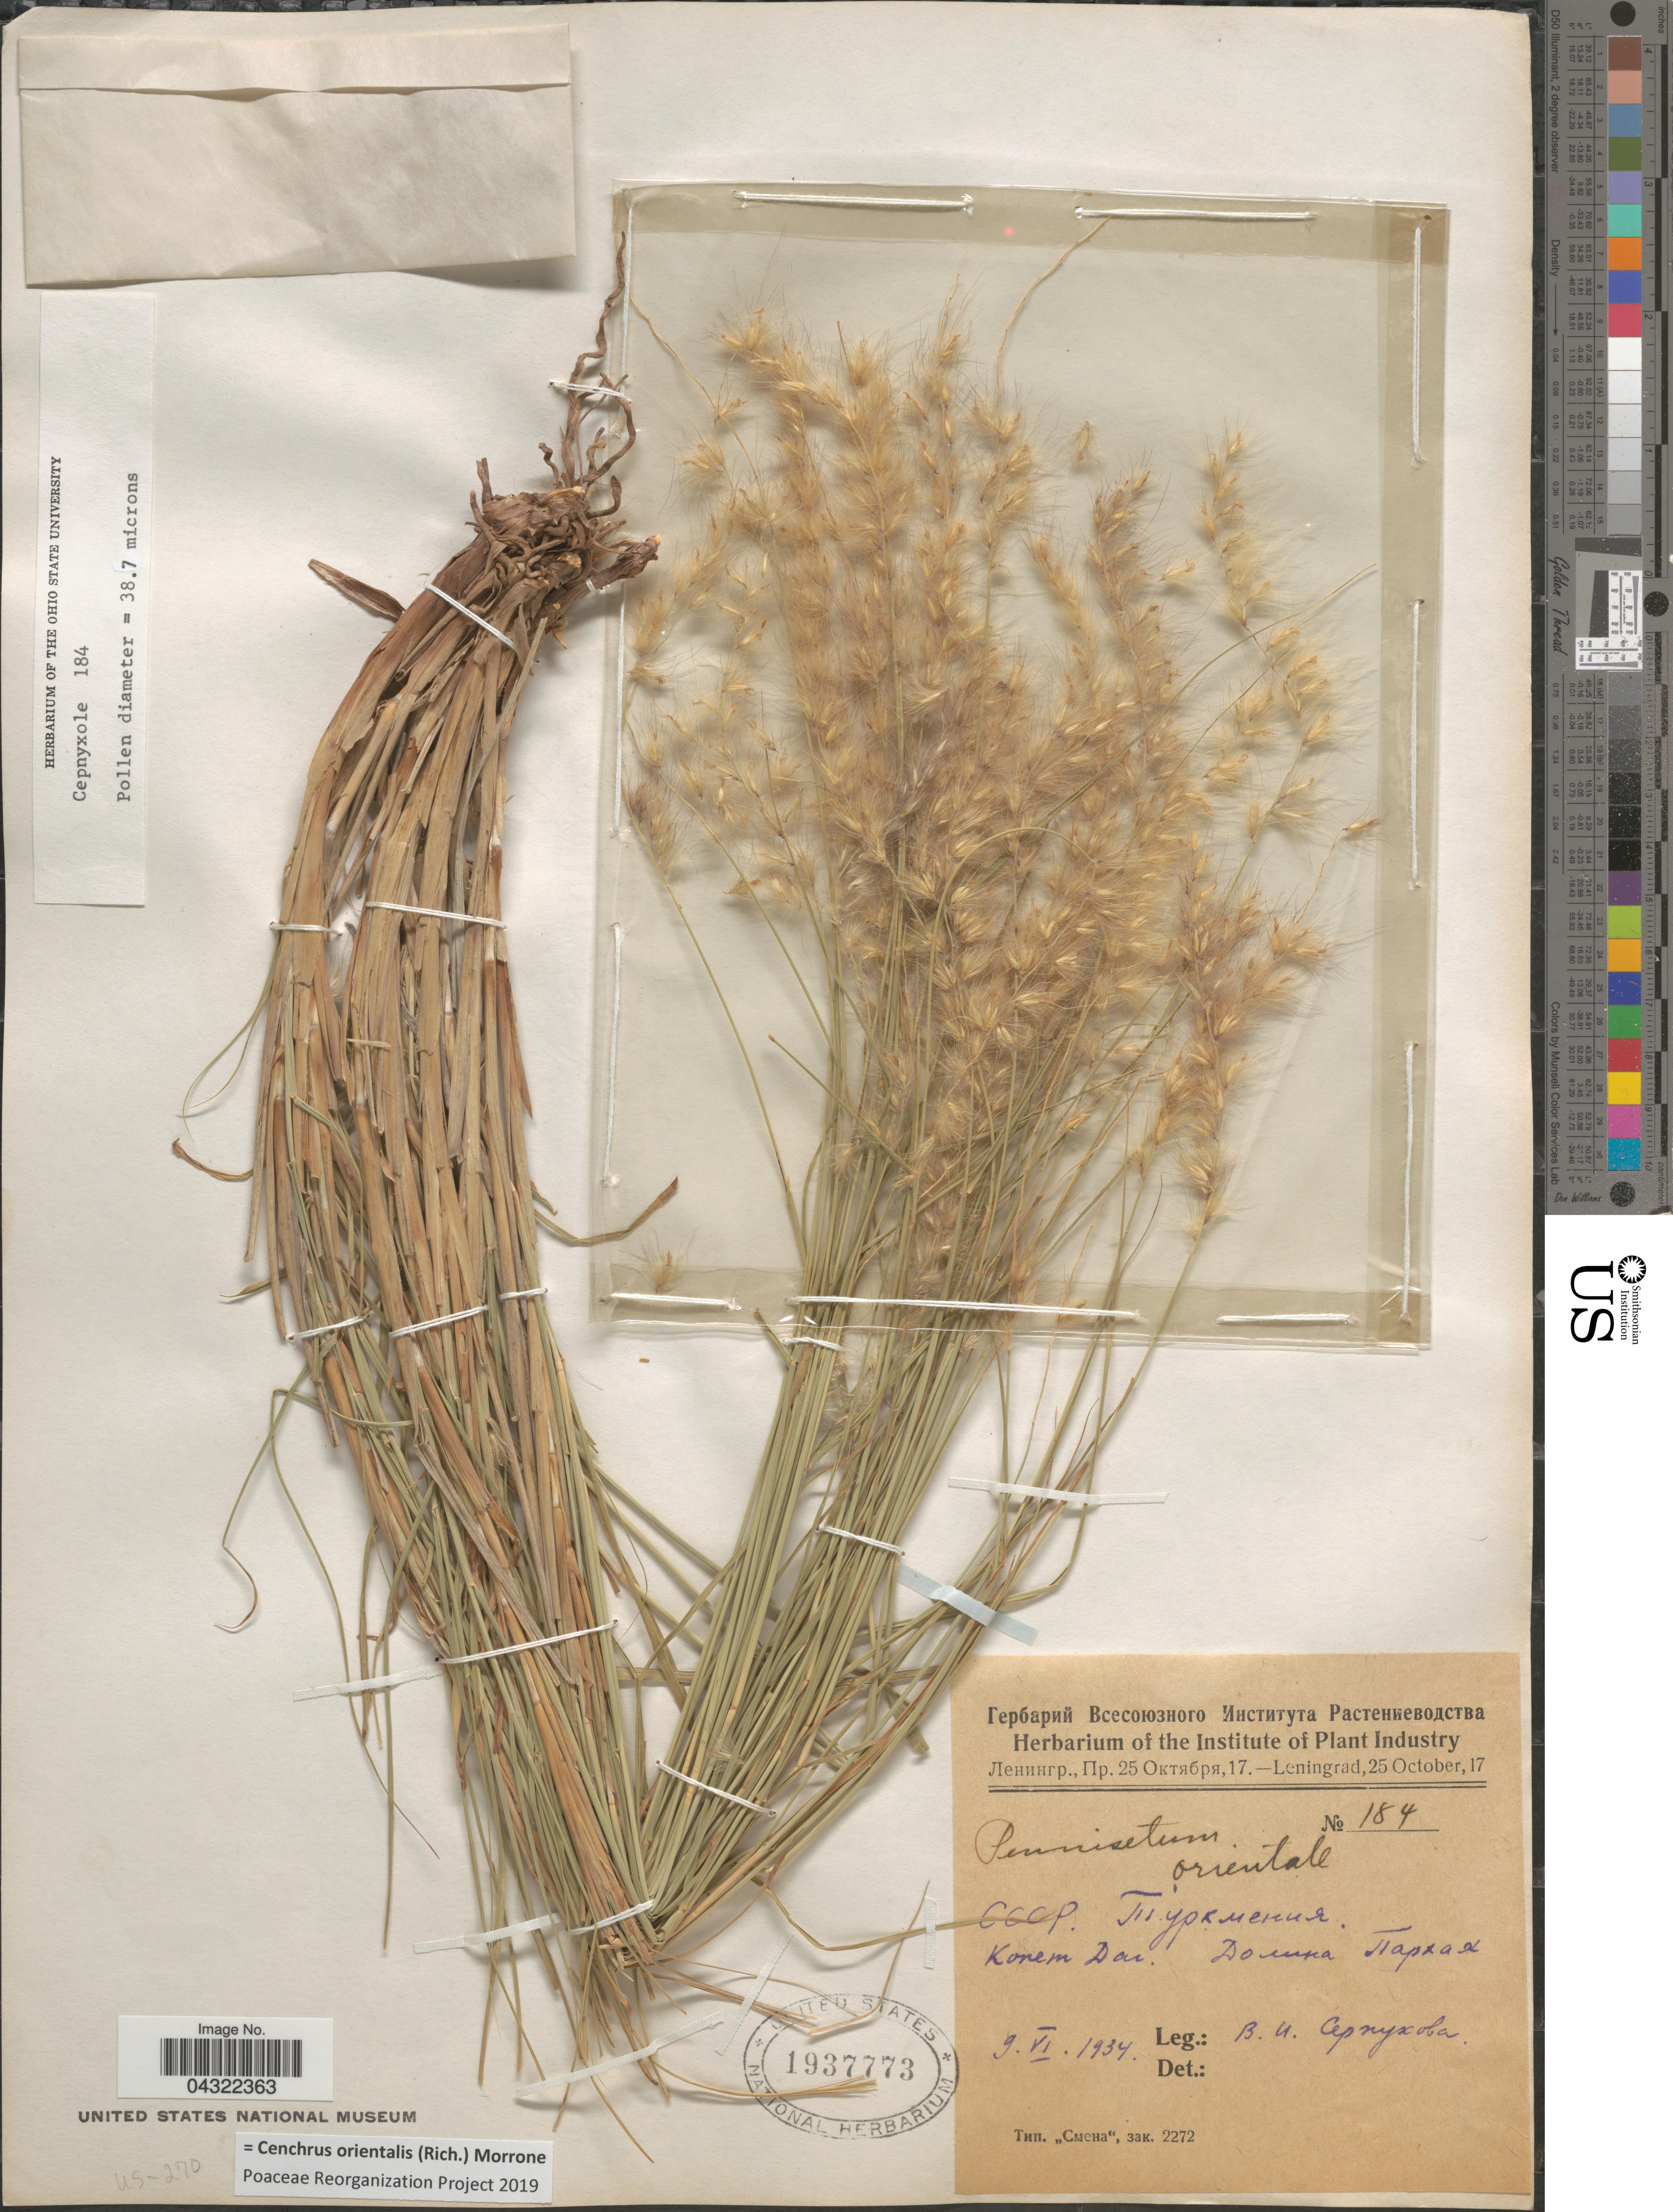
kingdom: Plantae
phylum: Tracheophyta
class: Liliopsida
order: Poales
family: Poaceae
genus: Cenchrus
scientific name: Cenchrus orientalis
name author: (Rich.) Morrone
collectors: V. Serpukhova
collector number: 184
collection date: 1934-06-09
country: Turkmenistan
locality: Kopet Dag Mts, Parkhai Valley.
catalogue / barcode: US 1937773